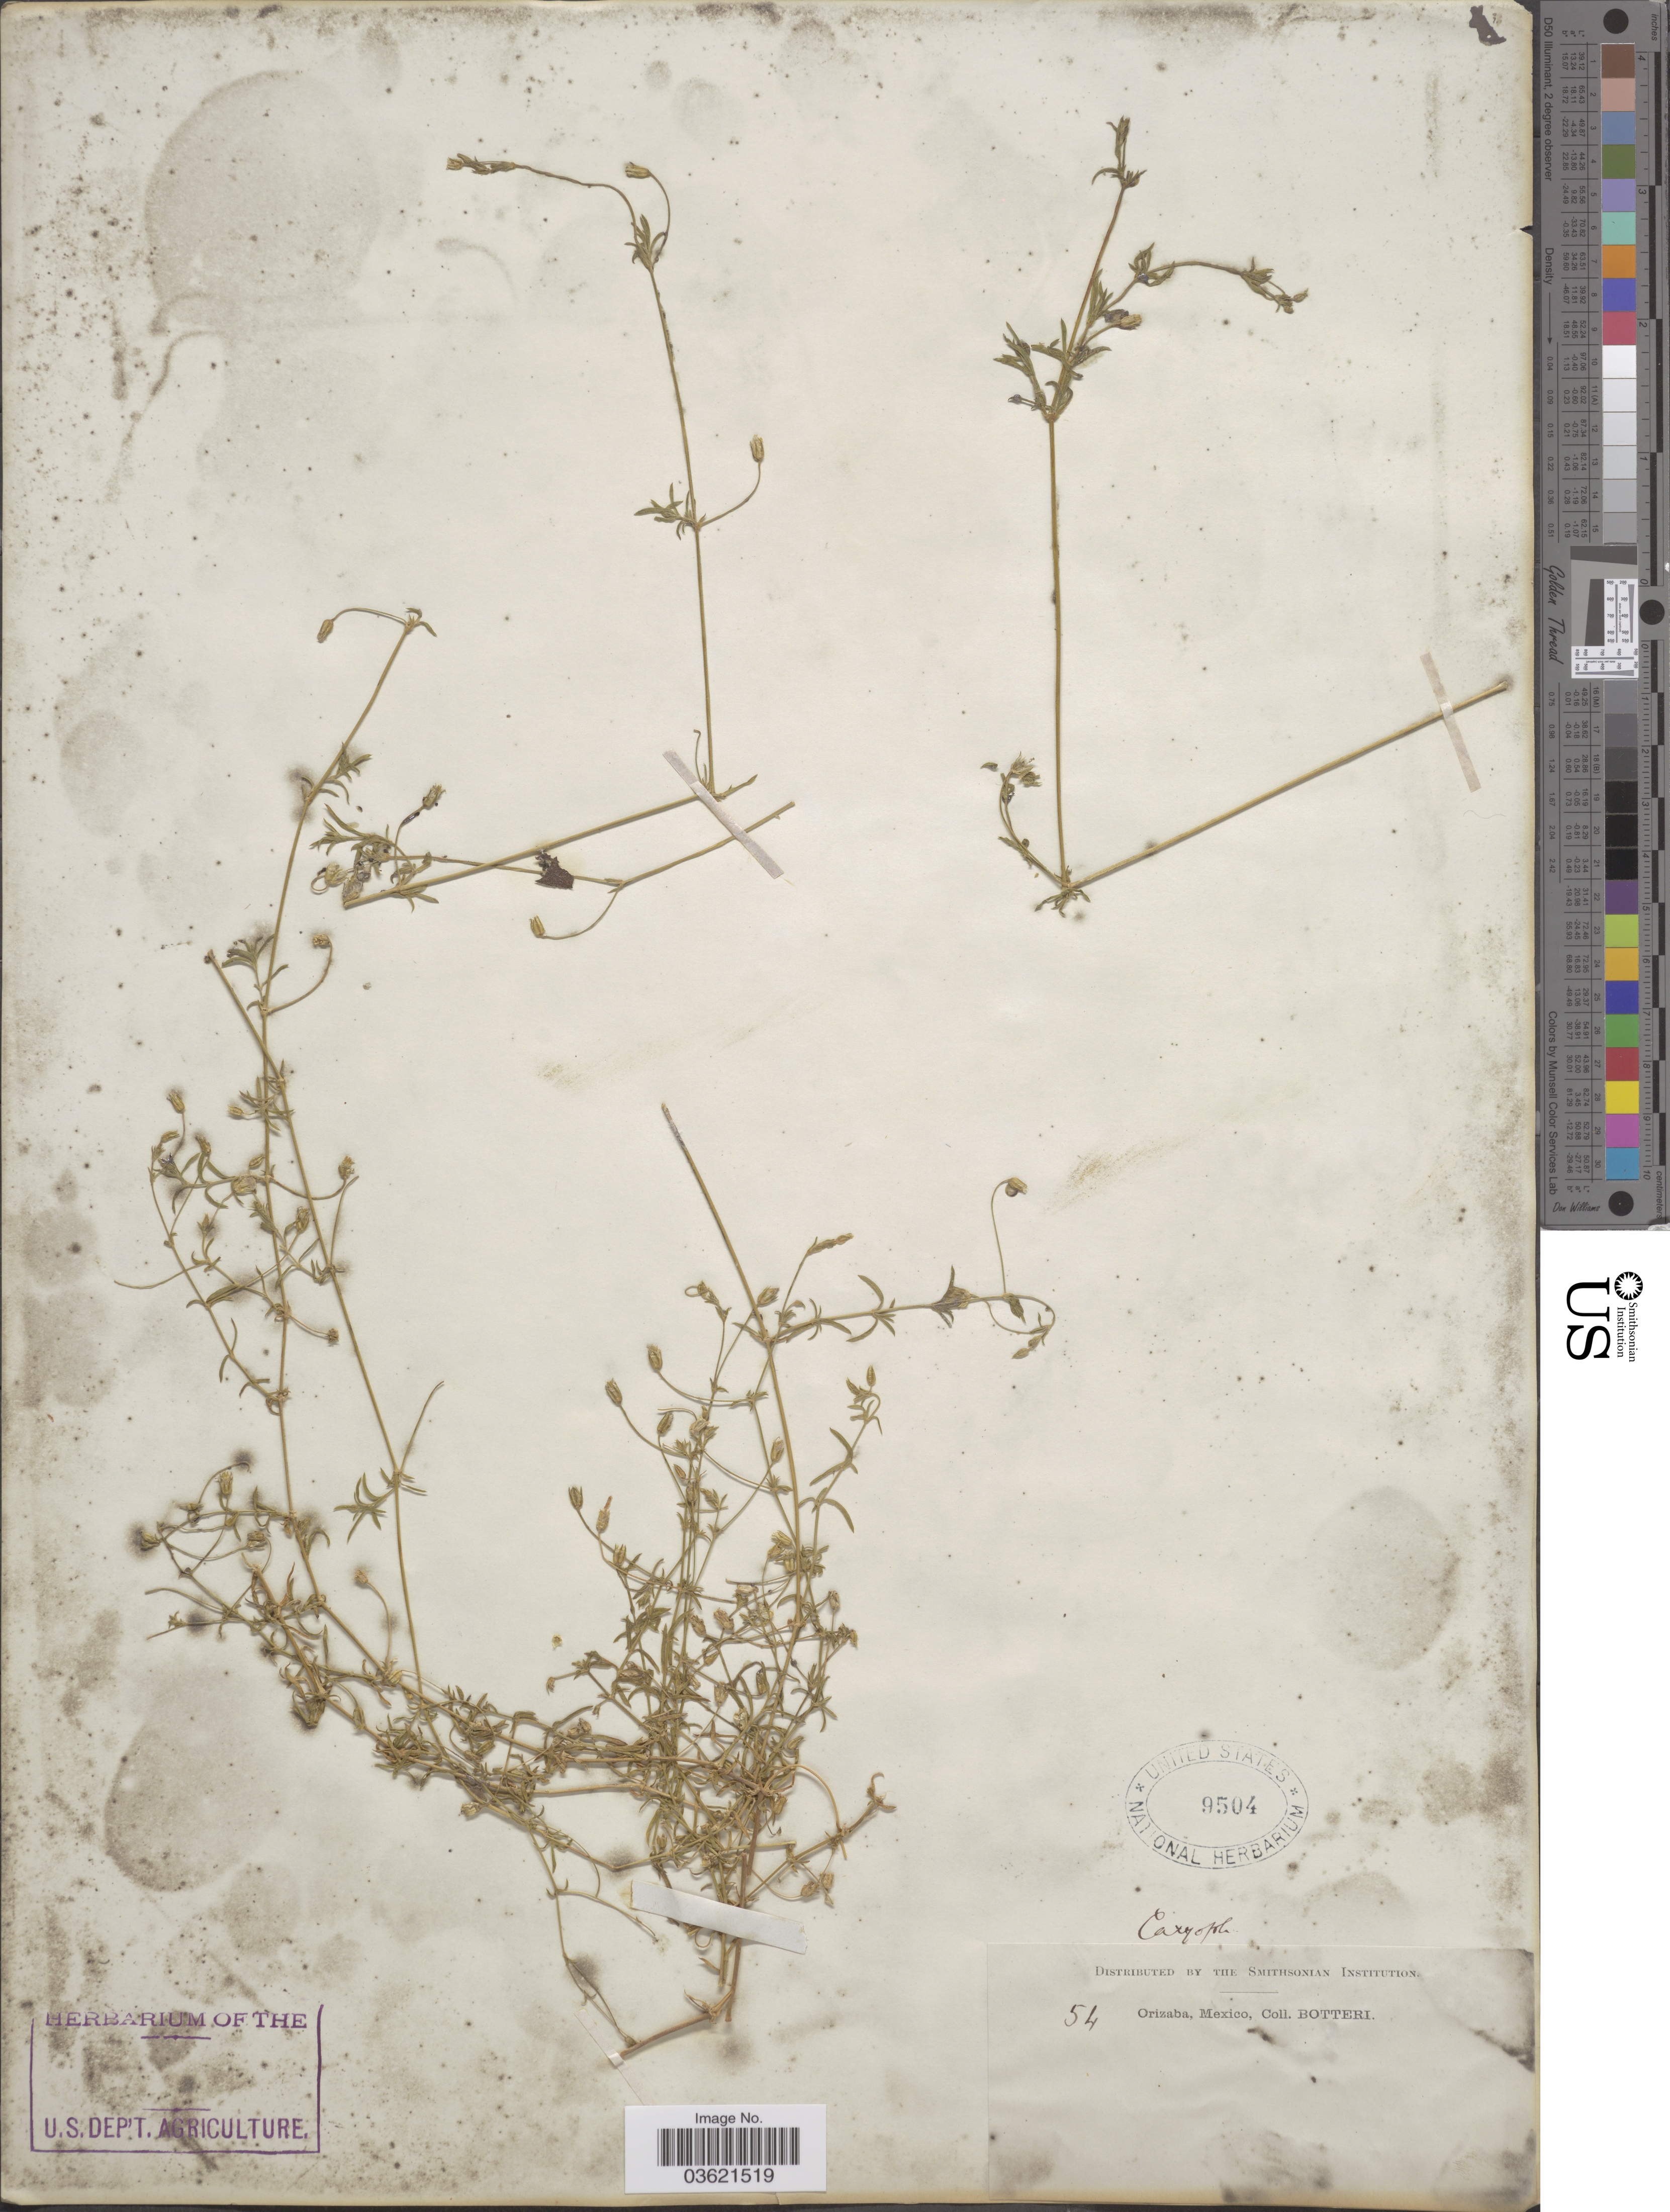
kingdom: Plantae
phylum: Tracheophyta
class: Magnoliopsida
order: Caryophyllales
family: Caryophyllaceae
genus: Arenaria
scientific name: Arenaria lanuginosa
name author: (Michx.) Rohrb.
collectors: -. Botteri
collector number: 54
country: Mexico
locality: Orizaba.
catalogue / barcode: US 9504